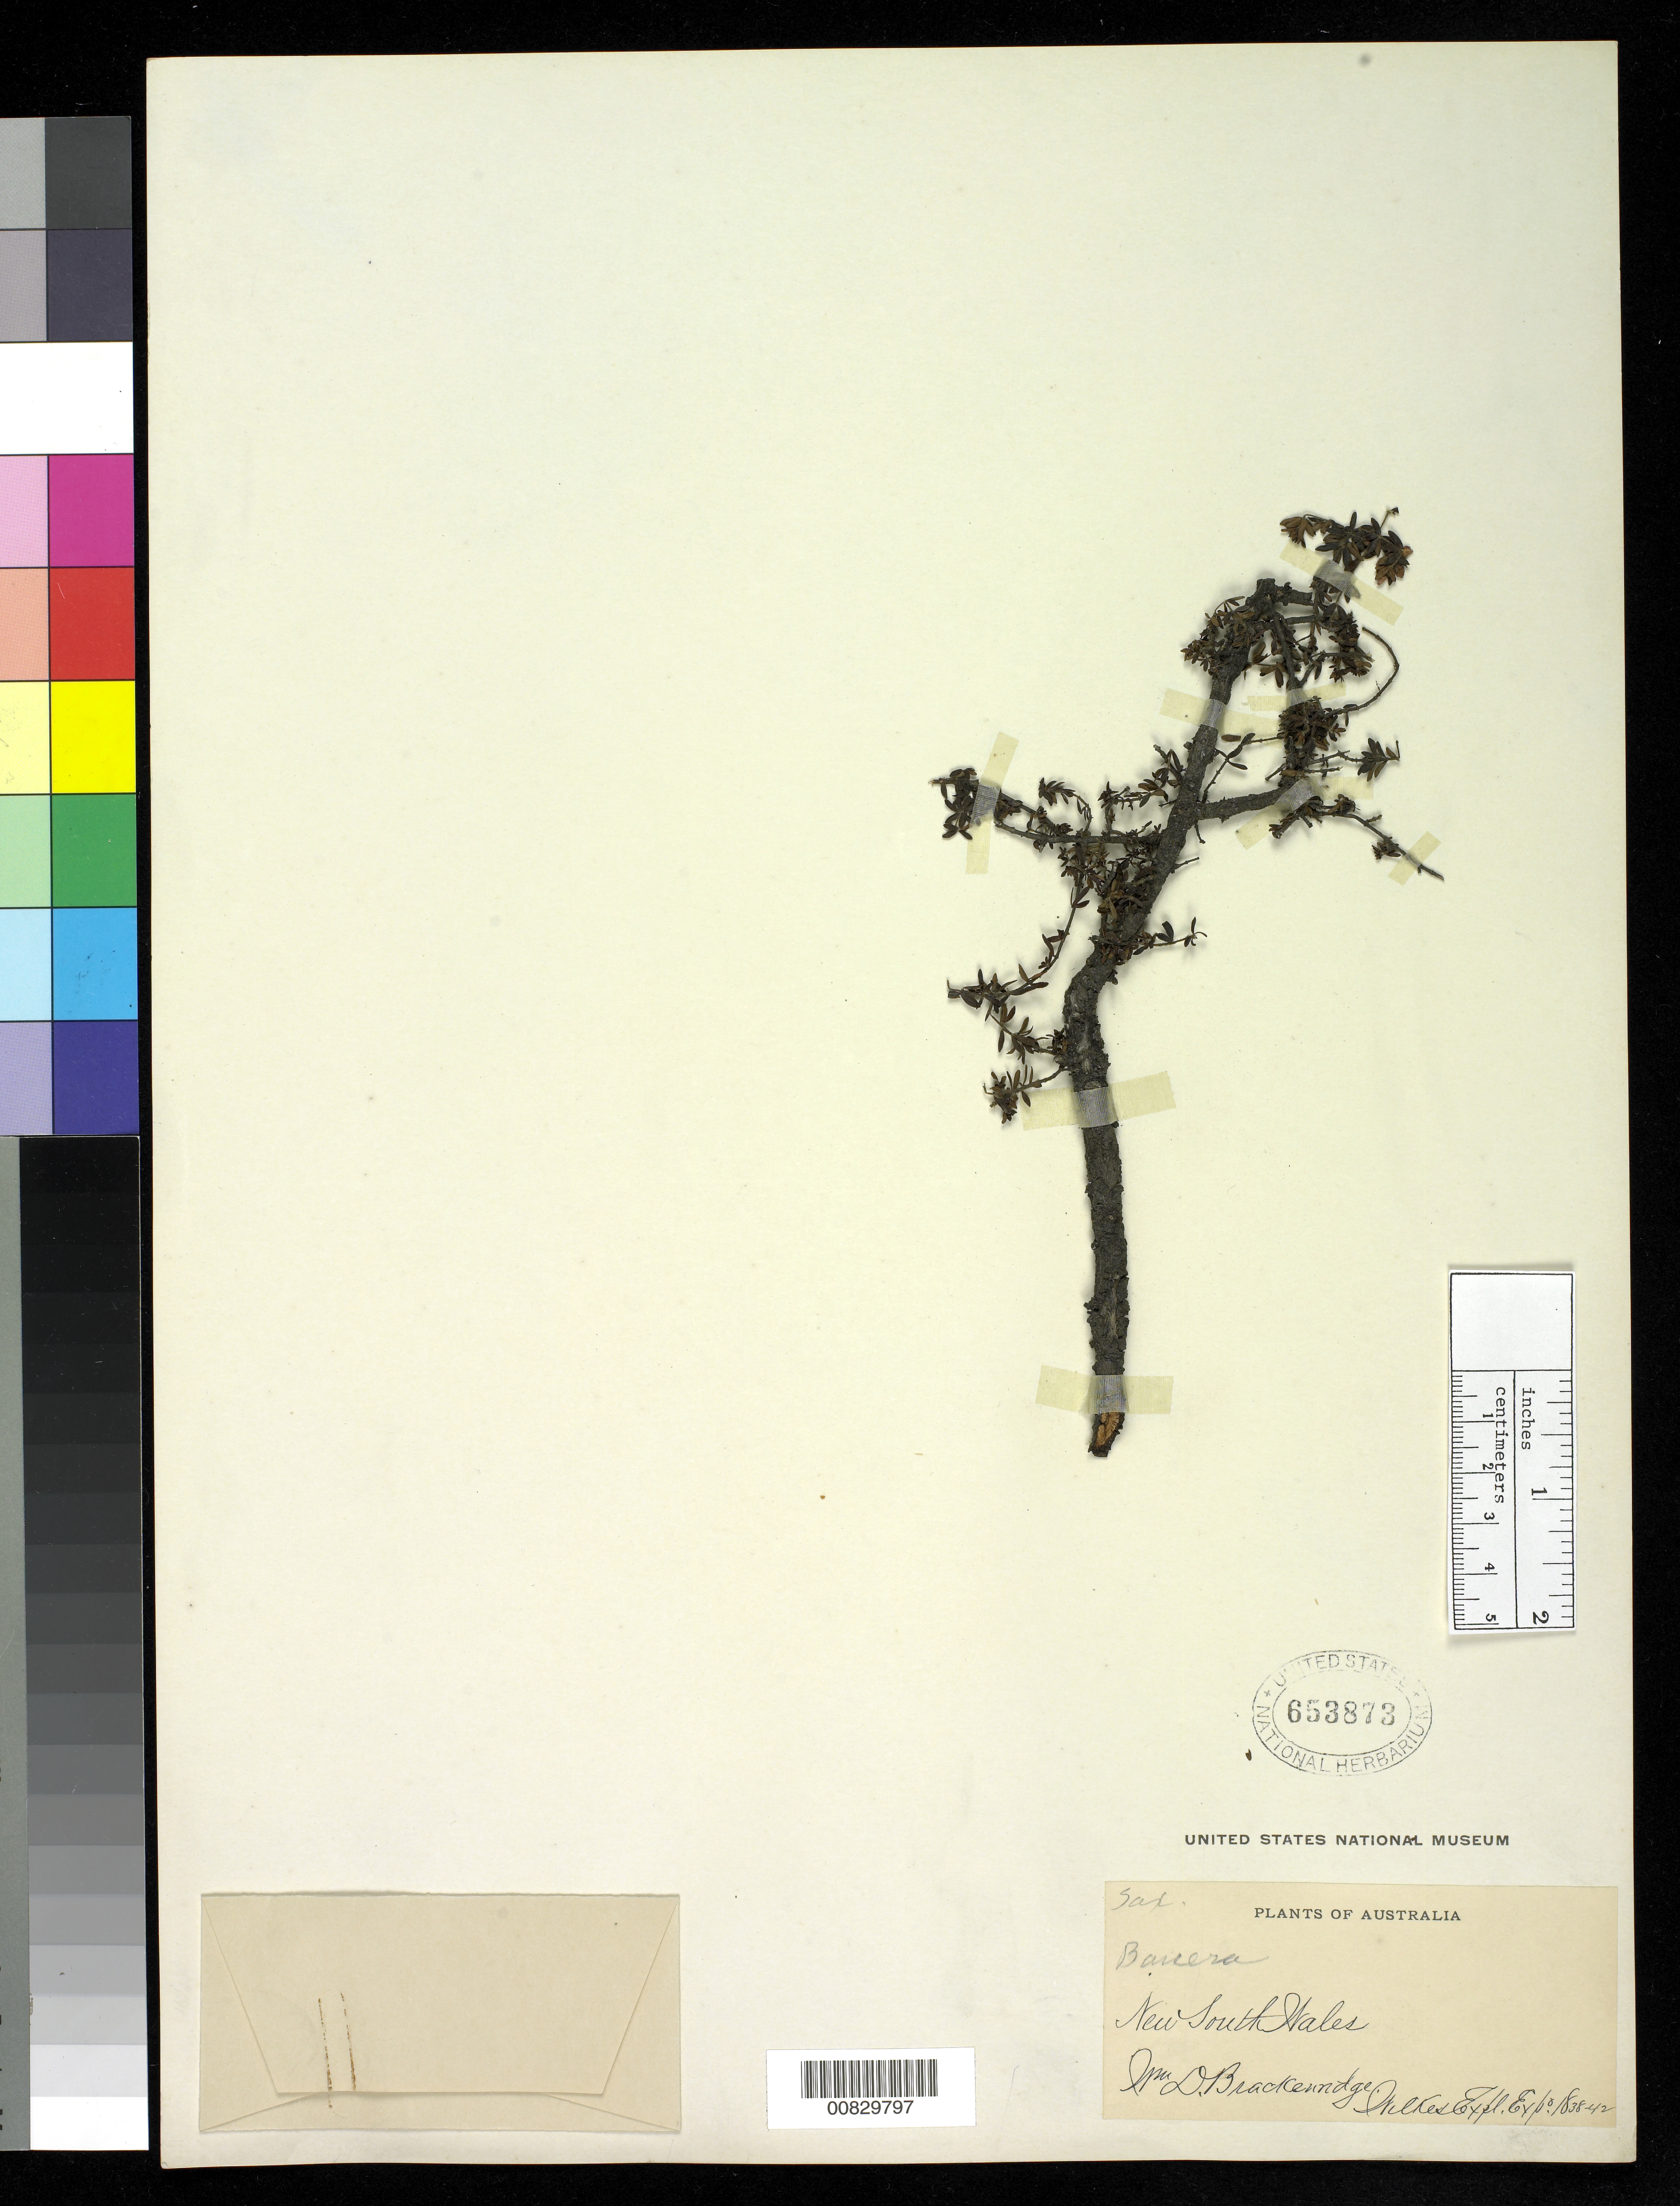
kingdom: Plantae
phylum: Tracheophyta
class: Magnoliopsida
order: Oxalidales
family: Cunoniaceae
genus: Bauera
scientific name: Bauera sp.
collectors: Wilkes Explor. Exped.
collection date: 1838/1842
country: Australia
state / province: New South Wales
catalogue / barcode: US 653873